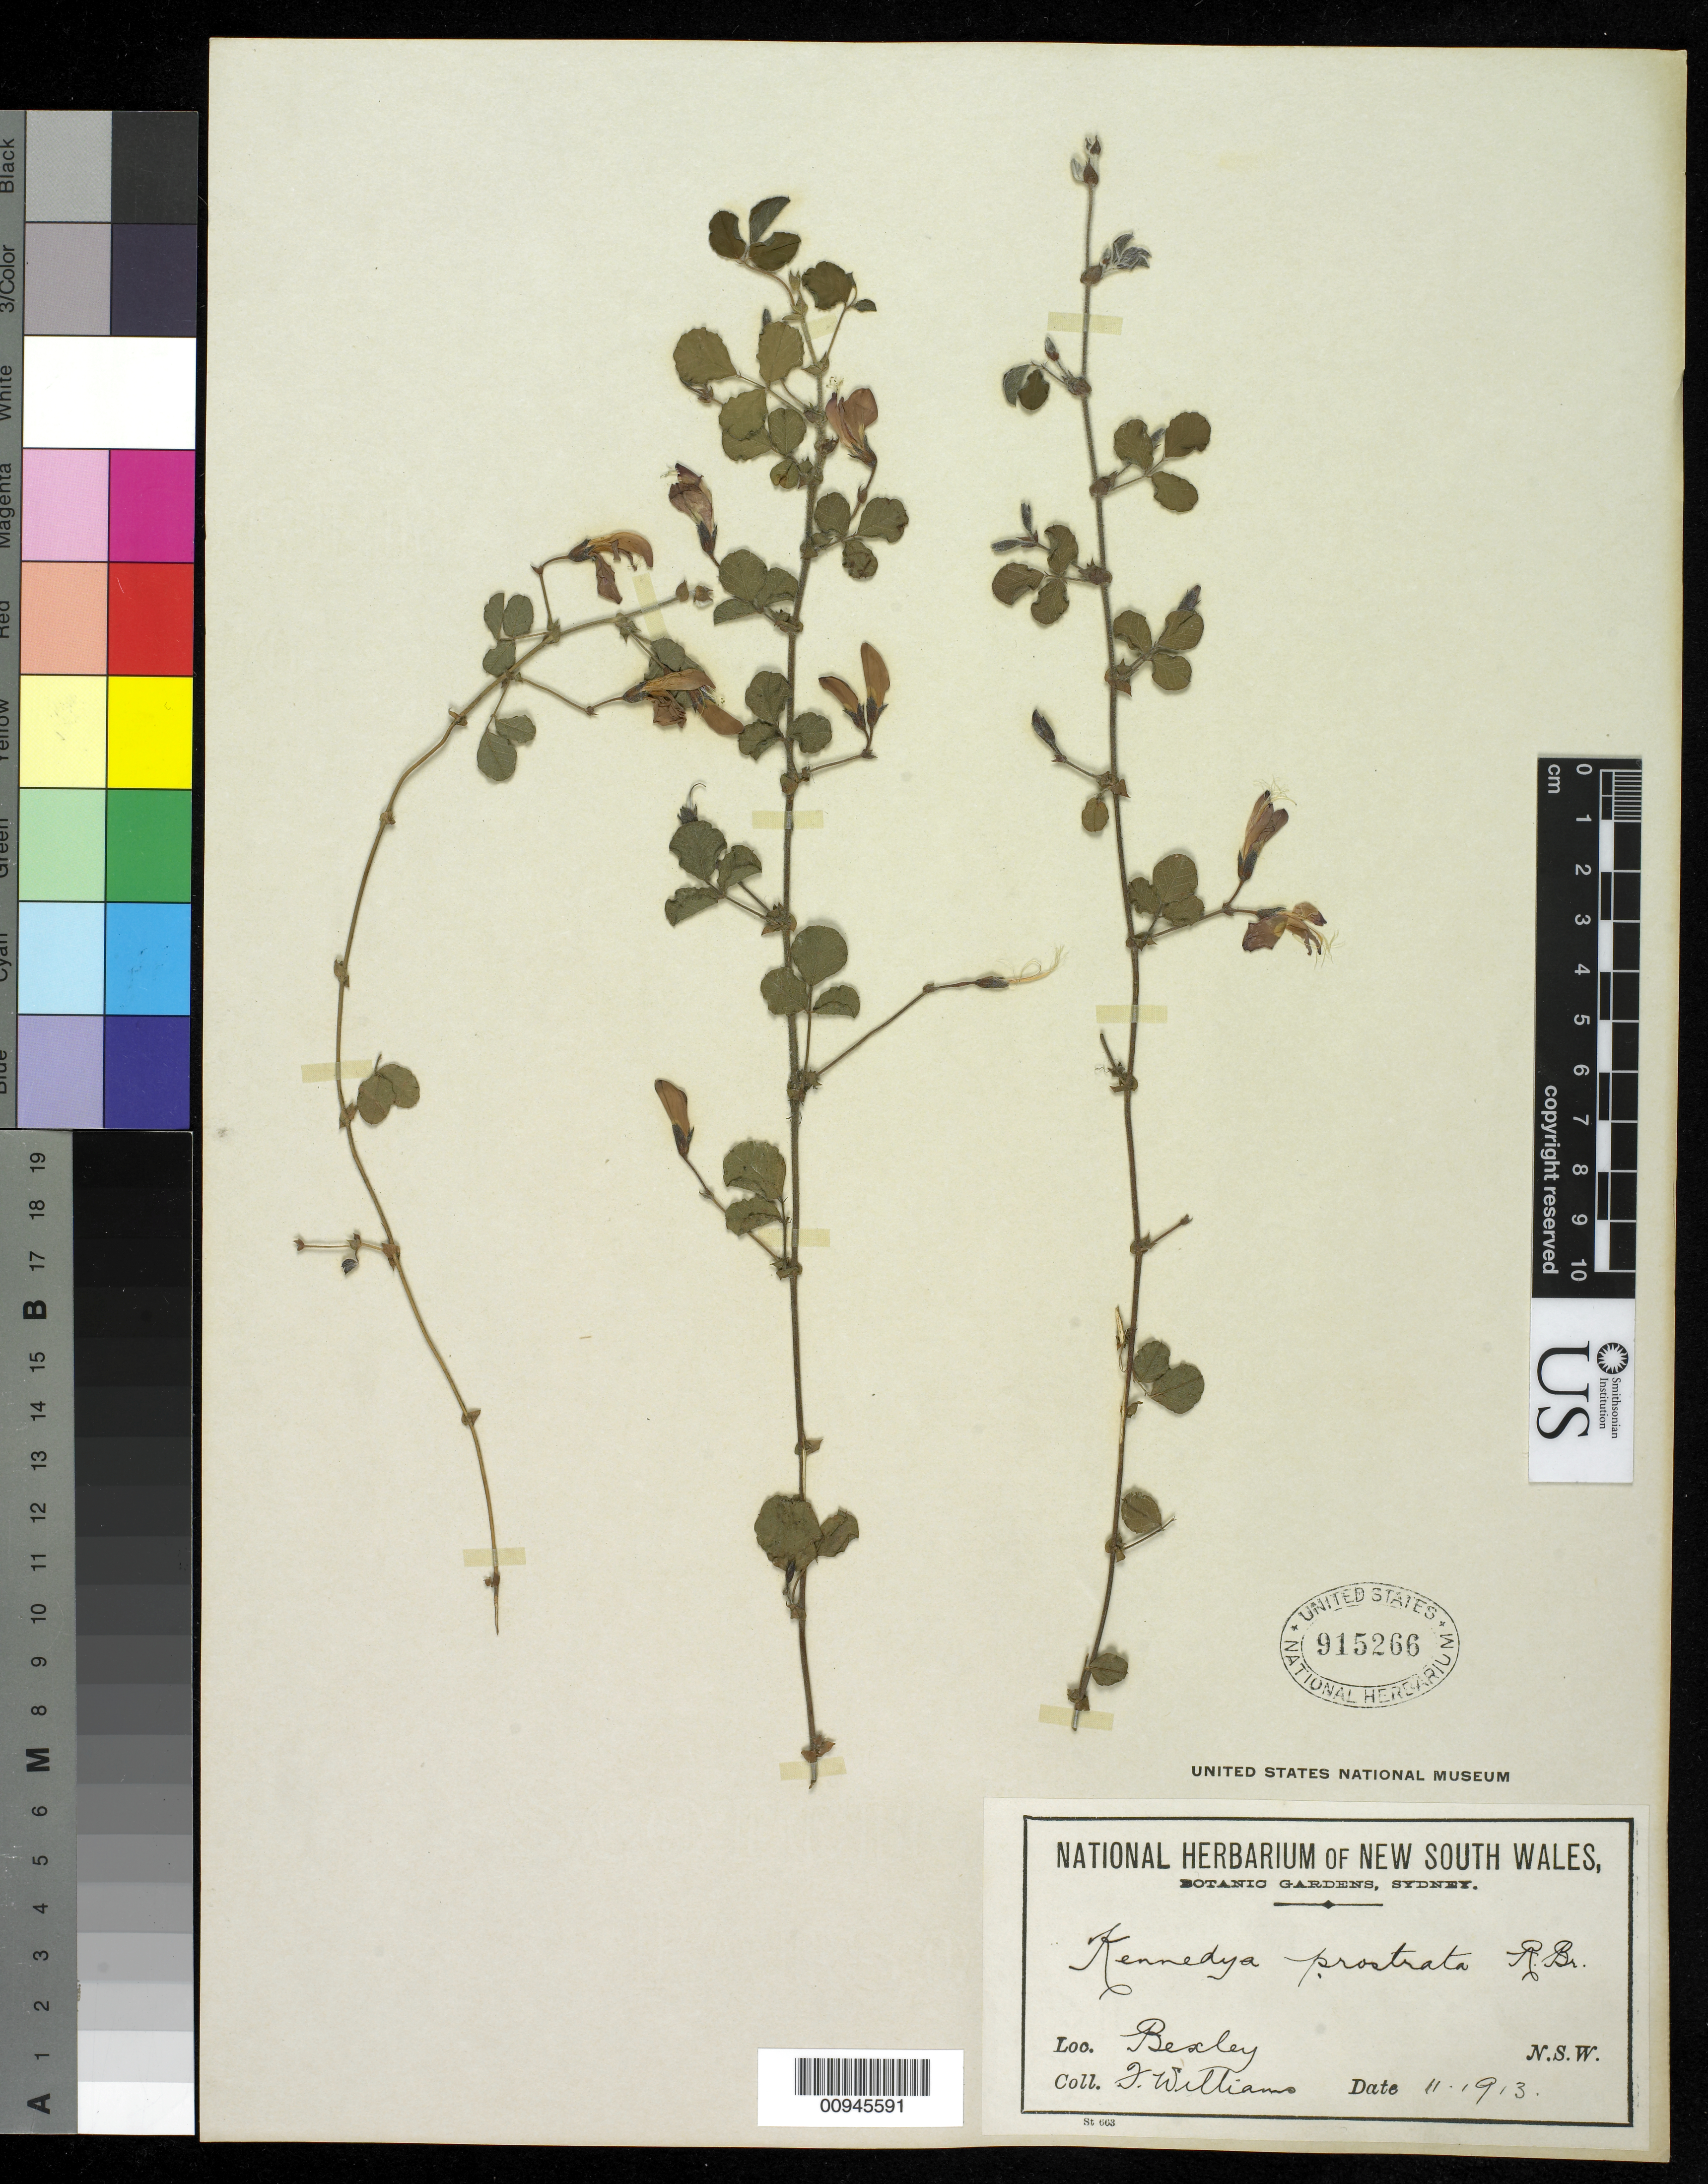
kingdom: Plantae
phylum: Tracheophyta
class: Magnoliopsida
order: Fabales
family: Fabaceae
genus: Kennedia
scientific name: Kennedia prostrata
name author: R. Br.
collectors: F. Williams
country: Australia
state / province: New South Wales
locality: Besley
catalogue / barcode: US 915266